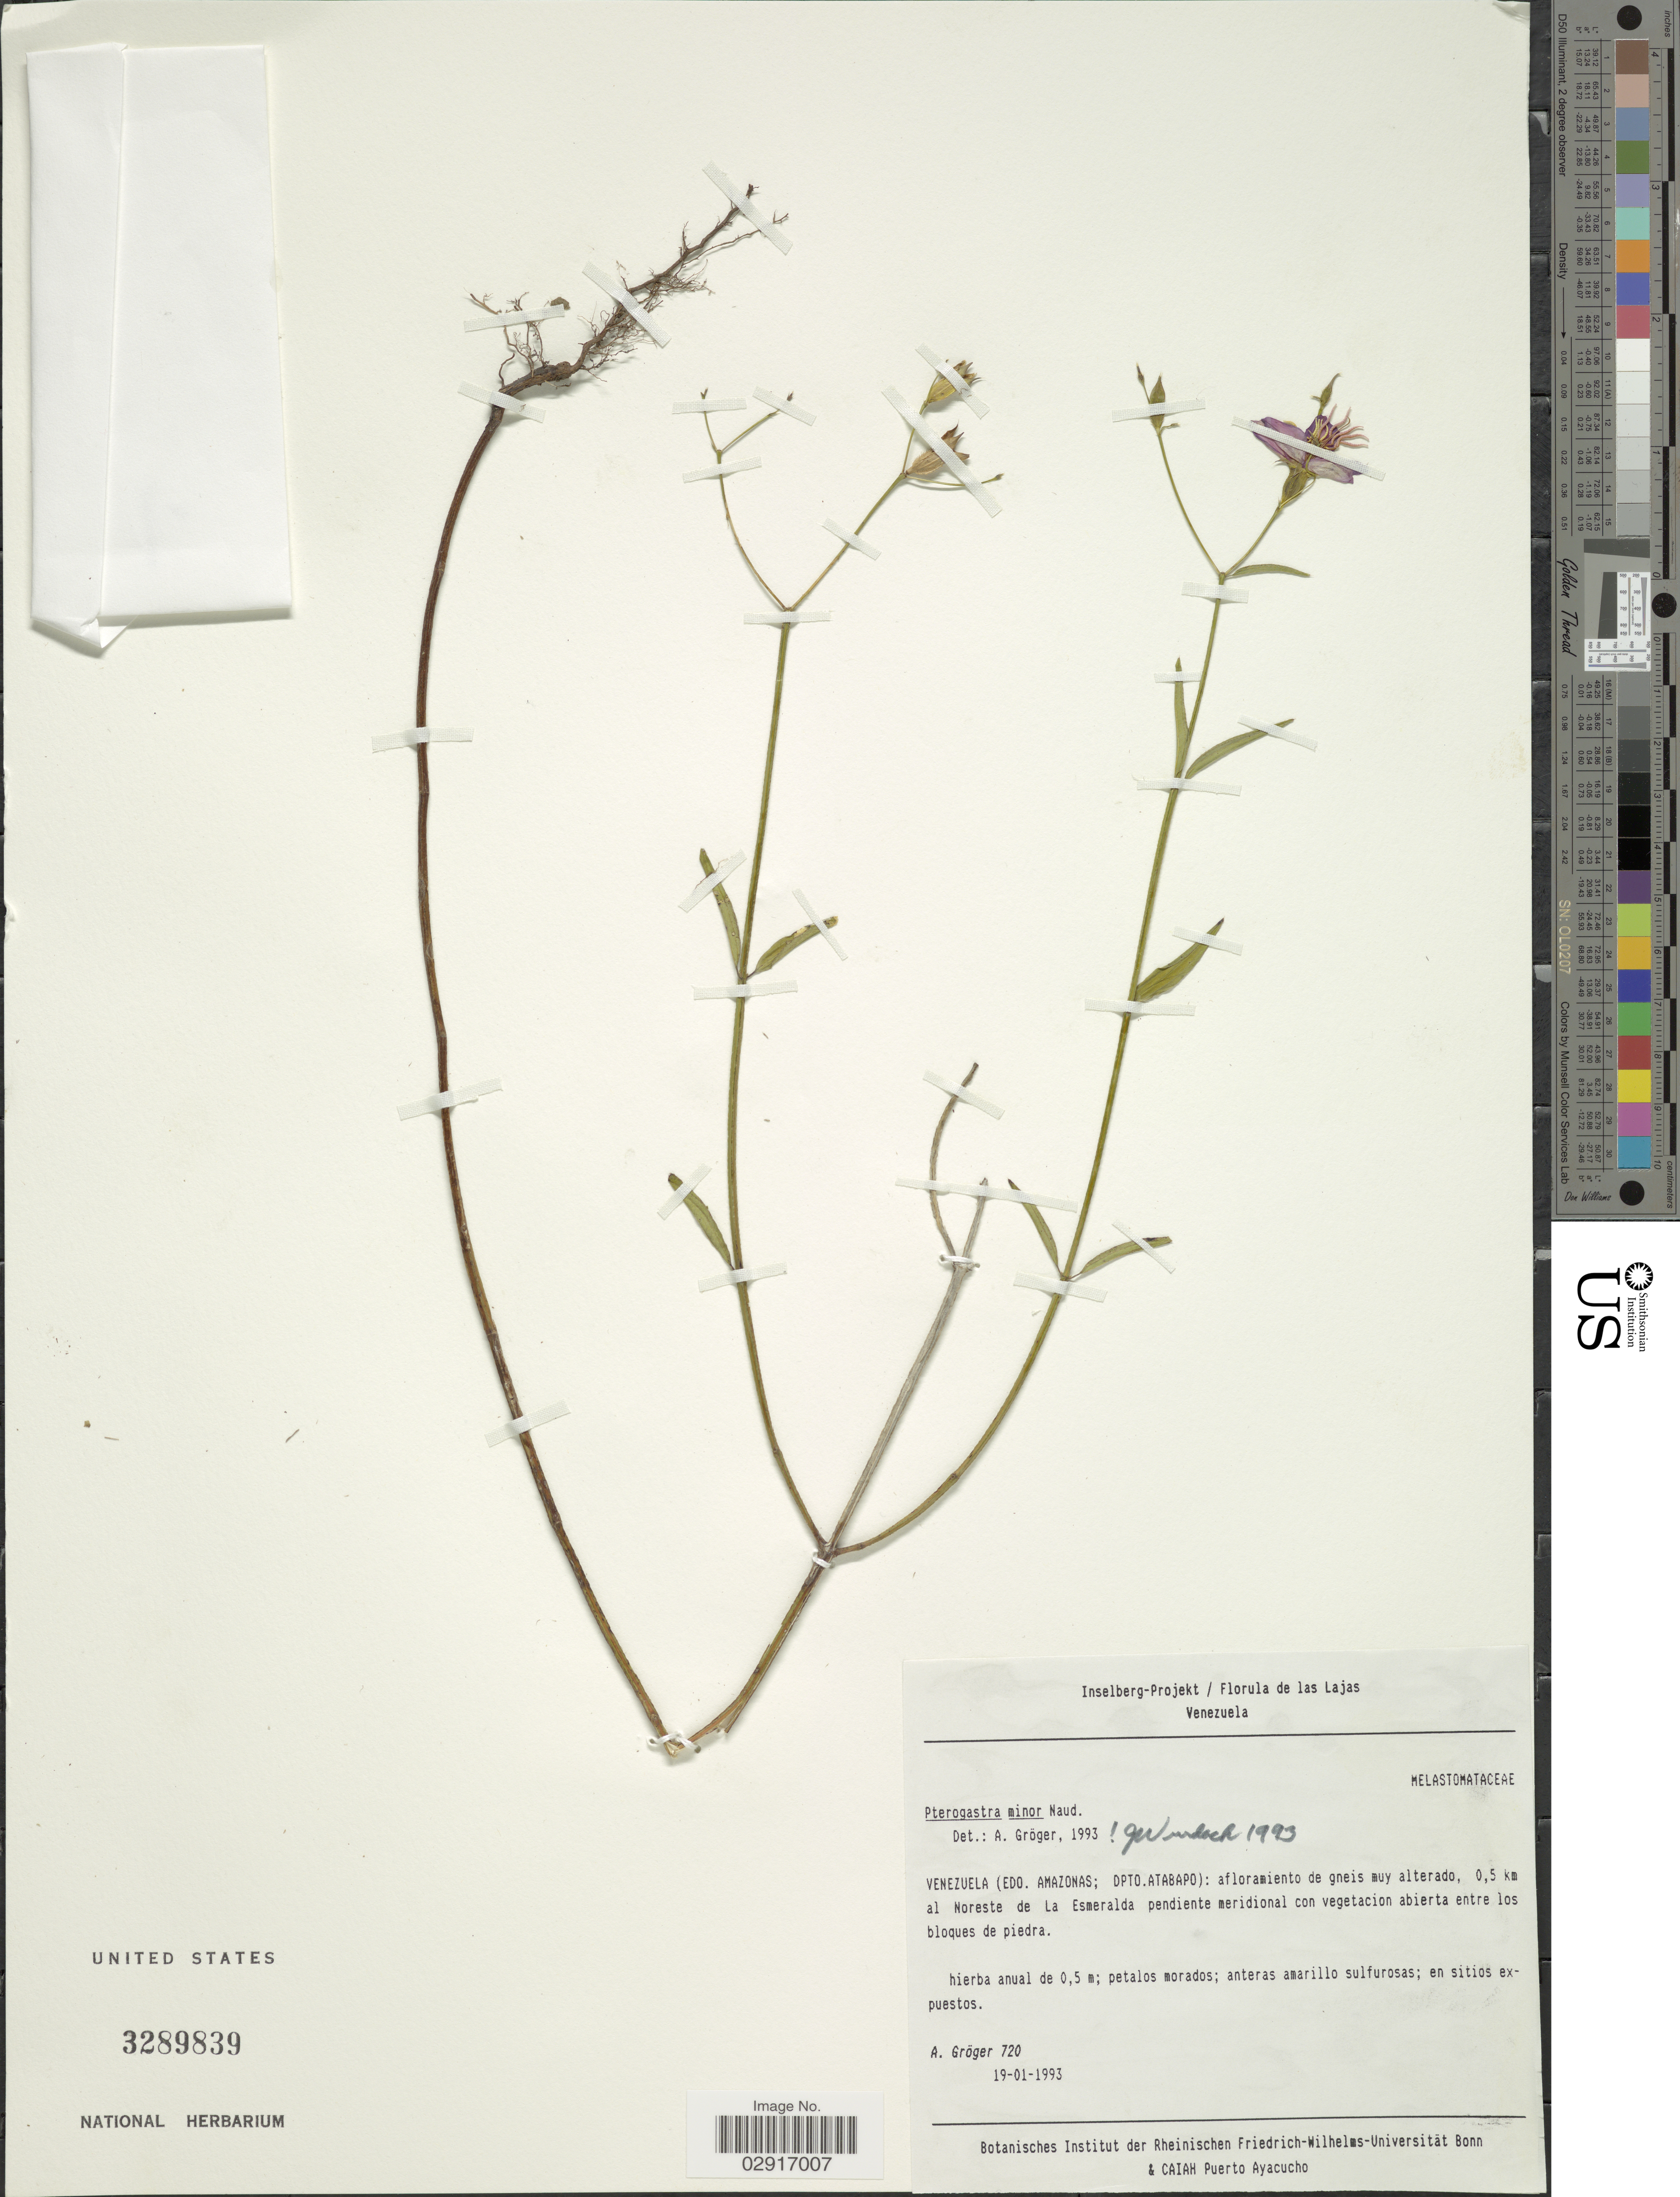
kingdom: Plantae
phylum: Tracheophyta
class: Magnoliopsida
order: Myrtales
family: Melastomataceae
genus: Pterogastra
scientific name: Pterogastra minor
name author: Naudin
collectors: A. Gröger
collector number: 720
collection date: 1993-01-19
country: Venezuela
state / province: Amazonas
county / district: Atabapo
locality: Afloramiento de gneis muy alterado, 0.5 km al NE de La Esmeralda.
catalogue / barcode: US 3289839